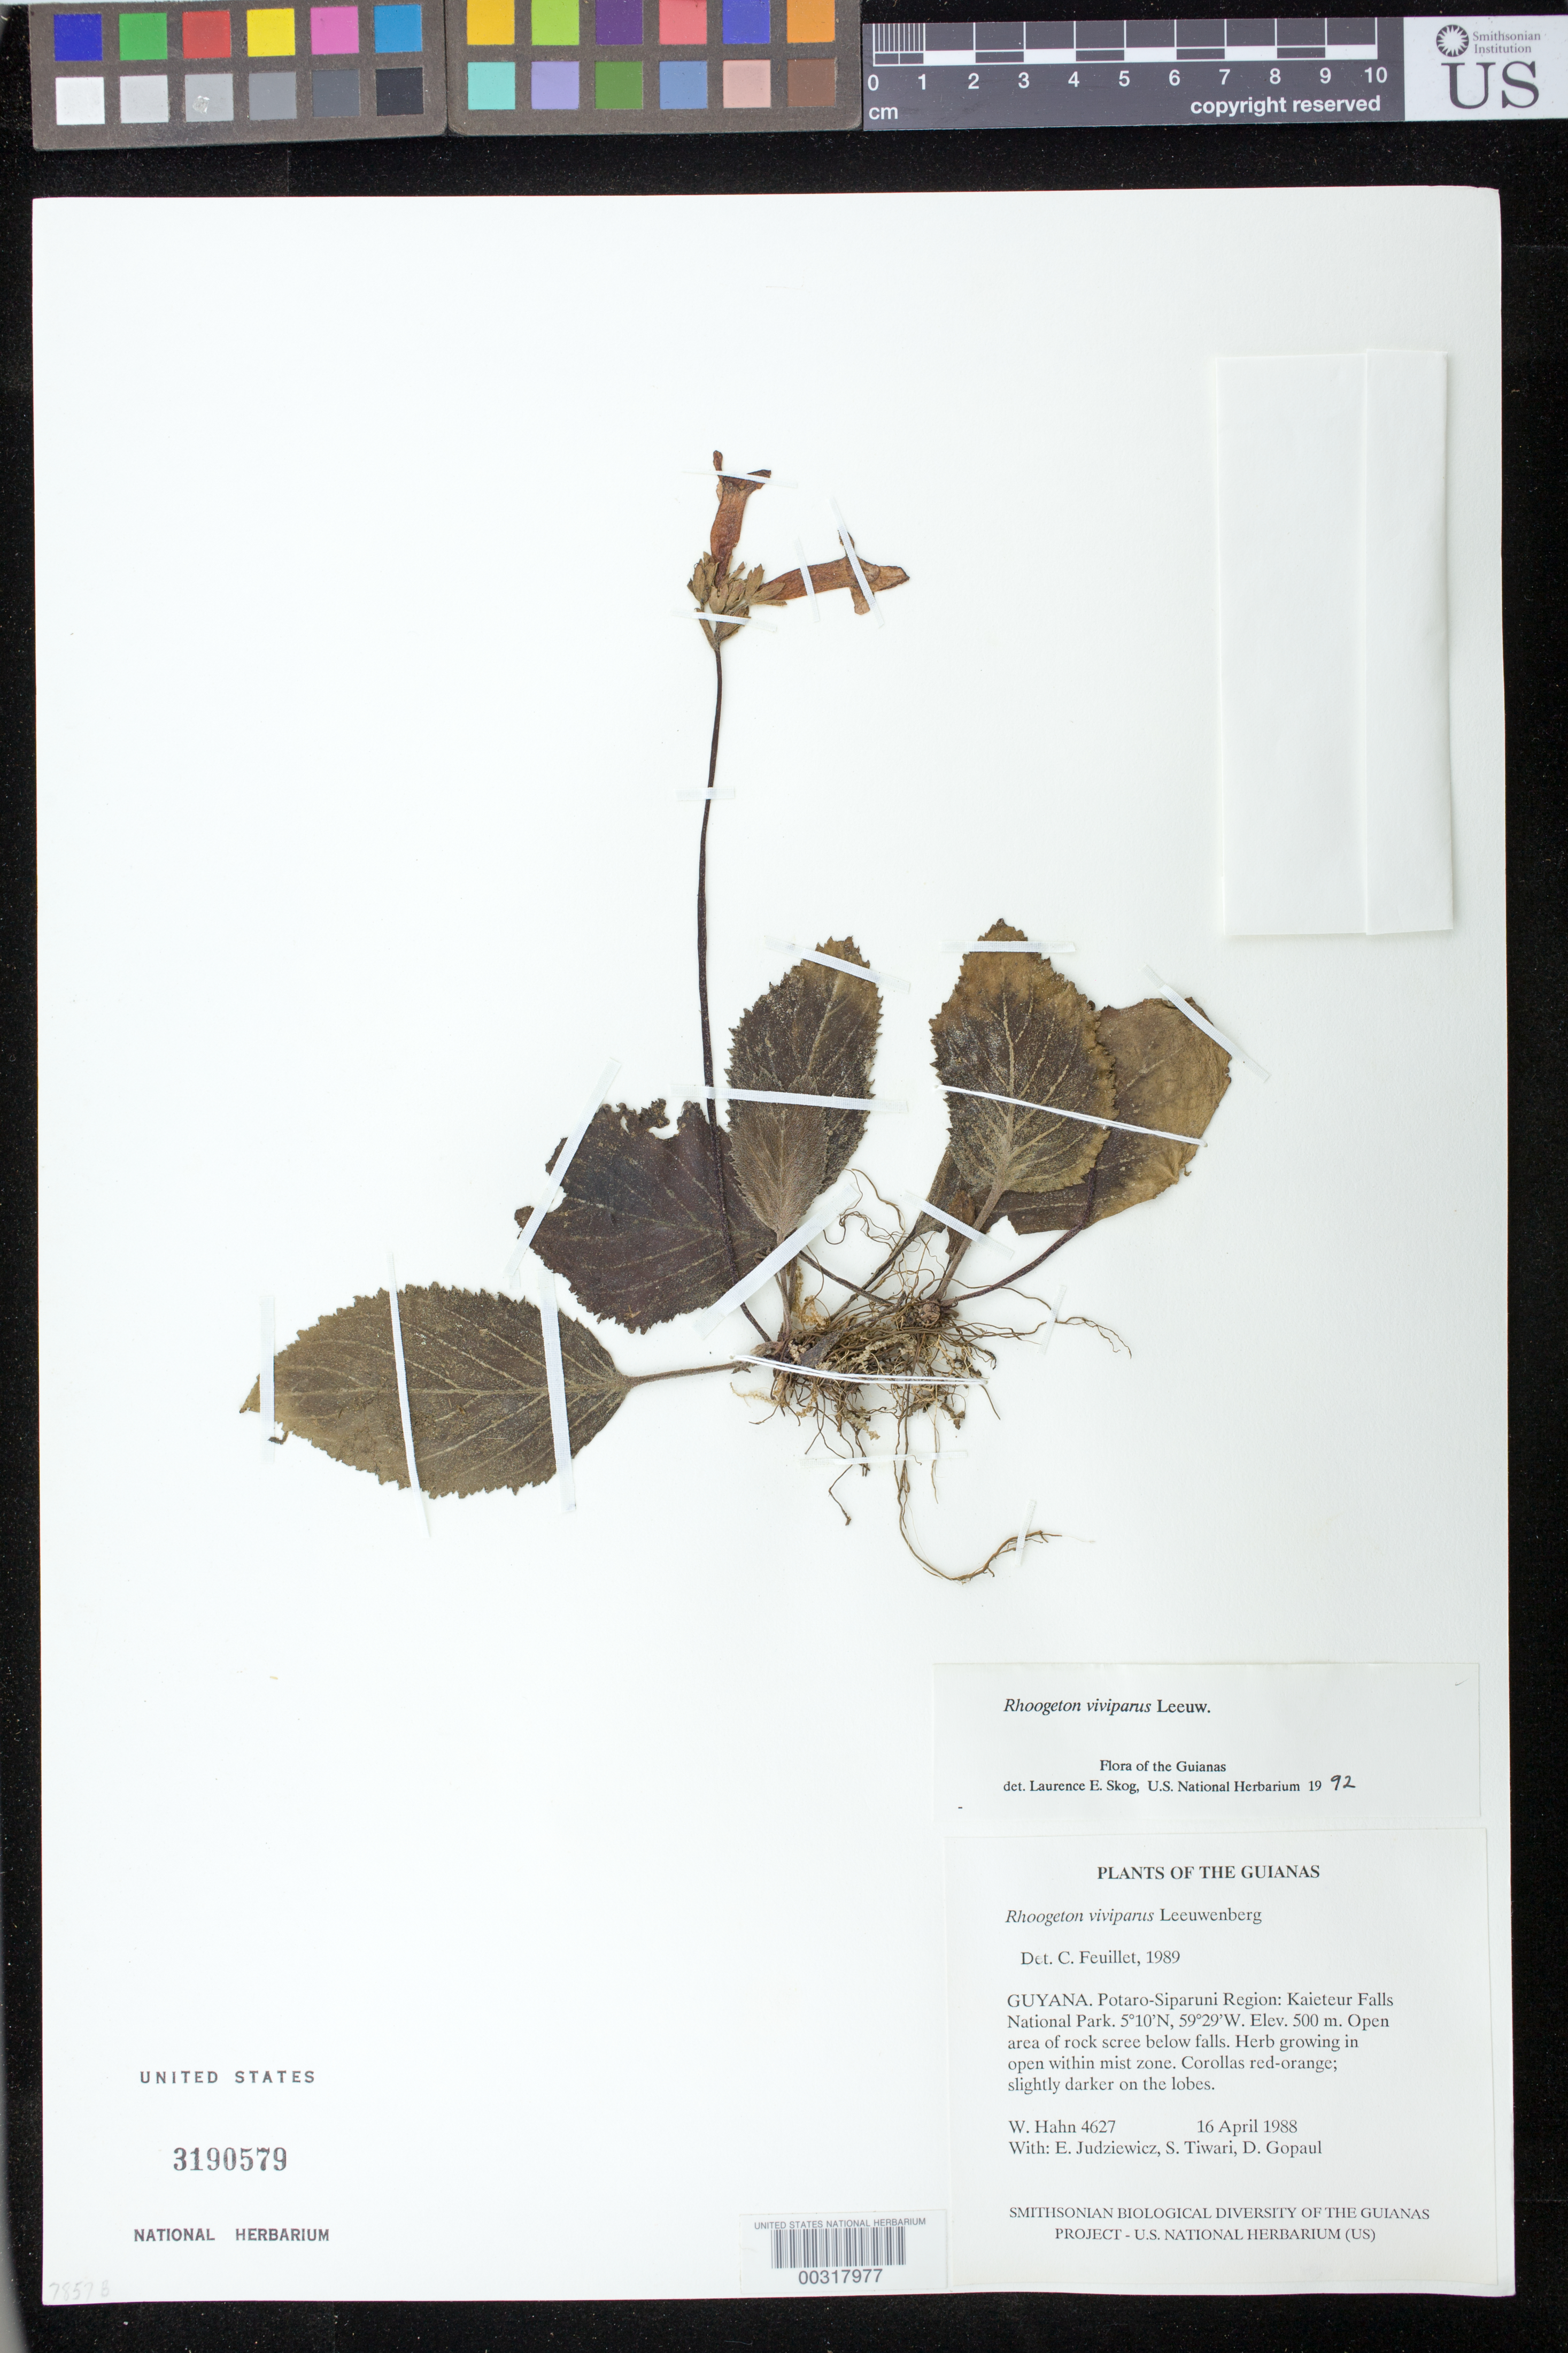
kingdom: Plantae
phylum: Tracheophyta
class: Magnoliopsida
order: Lamiales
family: Gesneriaceae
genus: Rhoogeton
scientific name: Rhoogeton viviparus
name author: Leeuwenb.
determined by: Skog, Laurence E.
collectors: W. J. Hahn, E. J. Judziewicz, S. Tiwari & D. Gopaul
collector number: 4627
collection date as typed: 16 Apr 1988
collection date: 1988-04-16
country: Guyana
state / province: Potaro-Siparuni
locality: Kaieteur Falls National Park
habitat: Open area of rock scree below falls, growing within mist zone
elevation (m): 500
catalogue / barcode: US 3190579